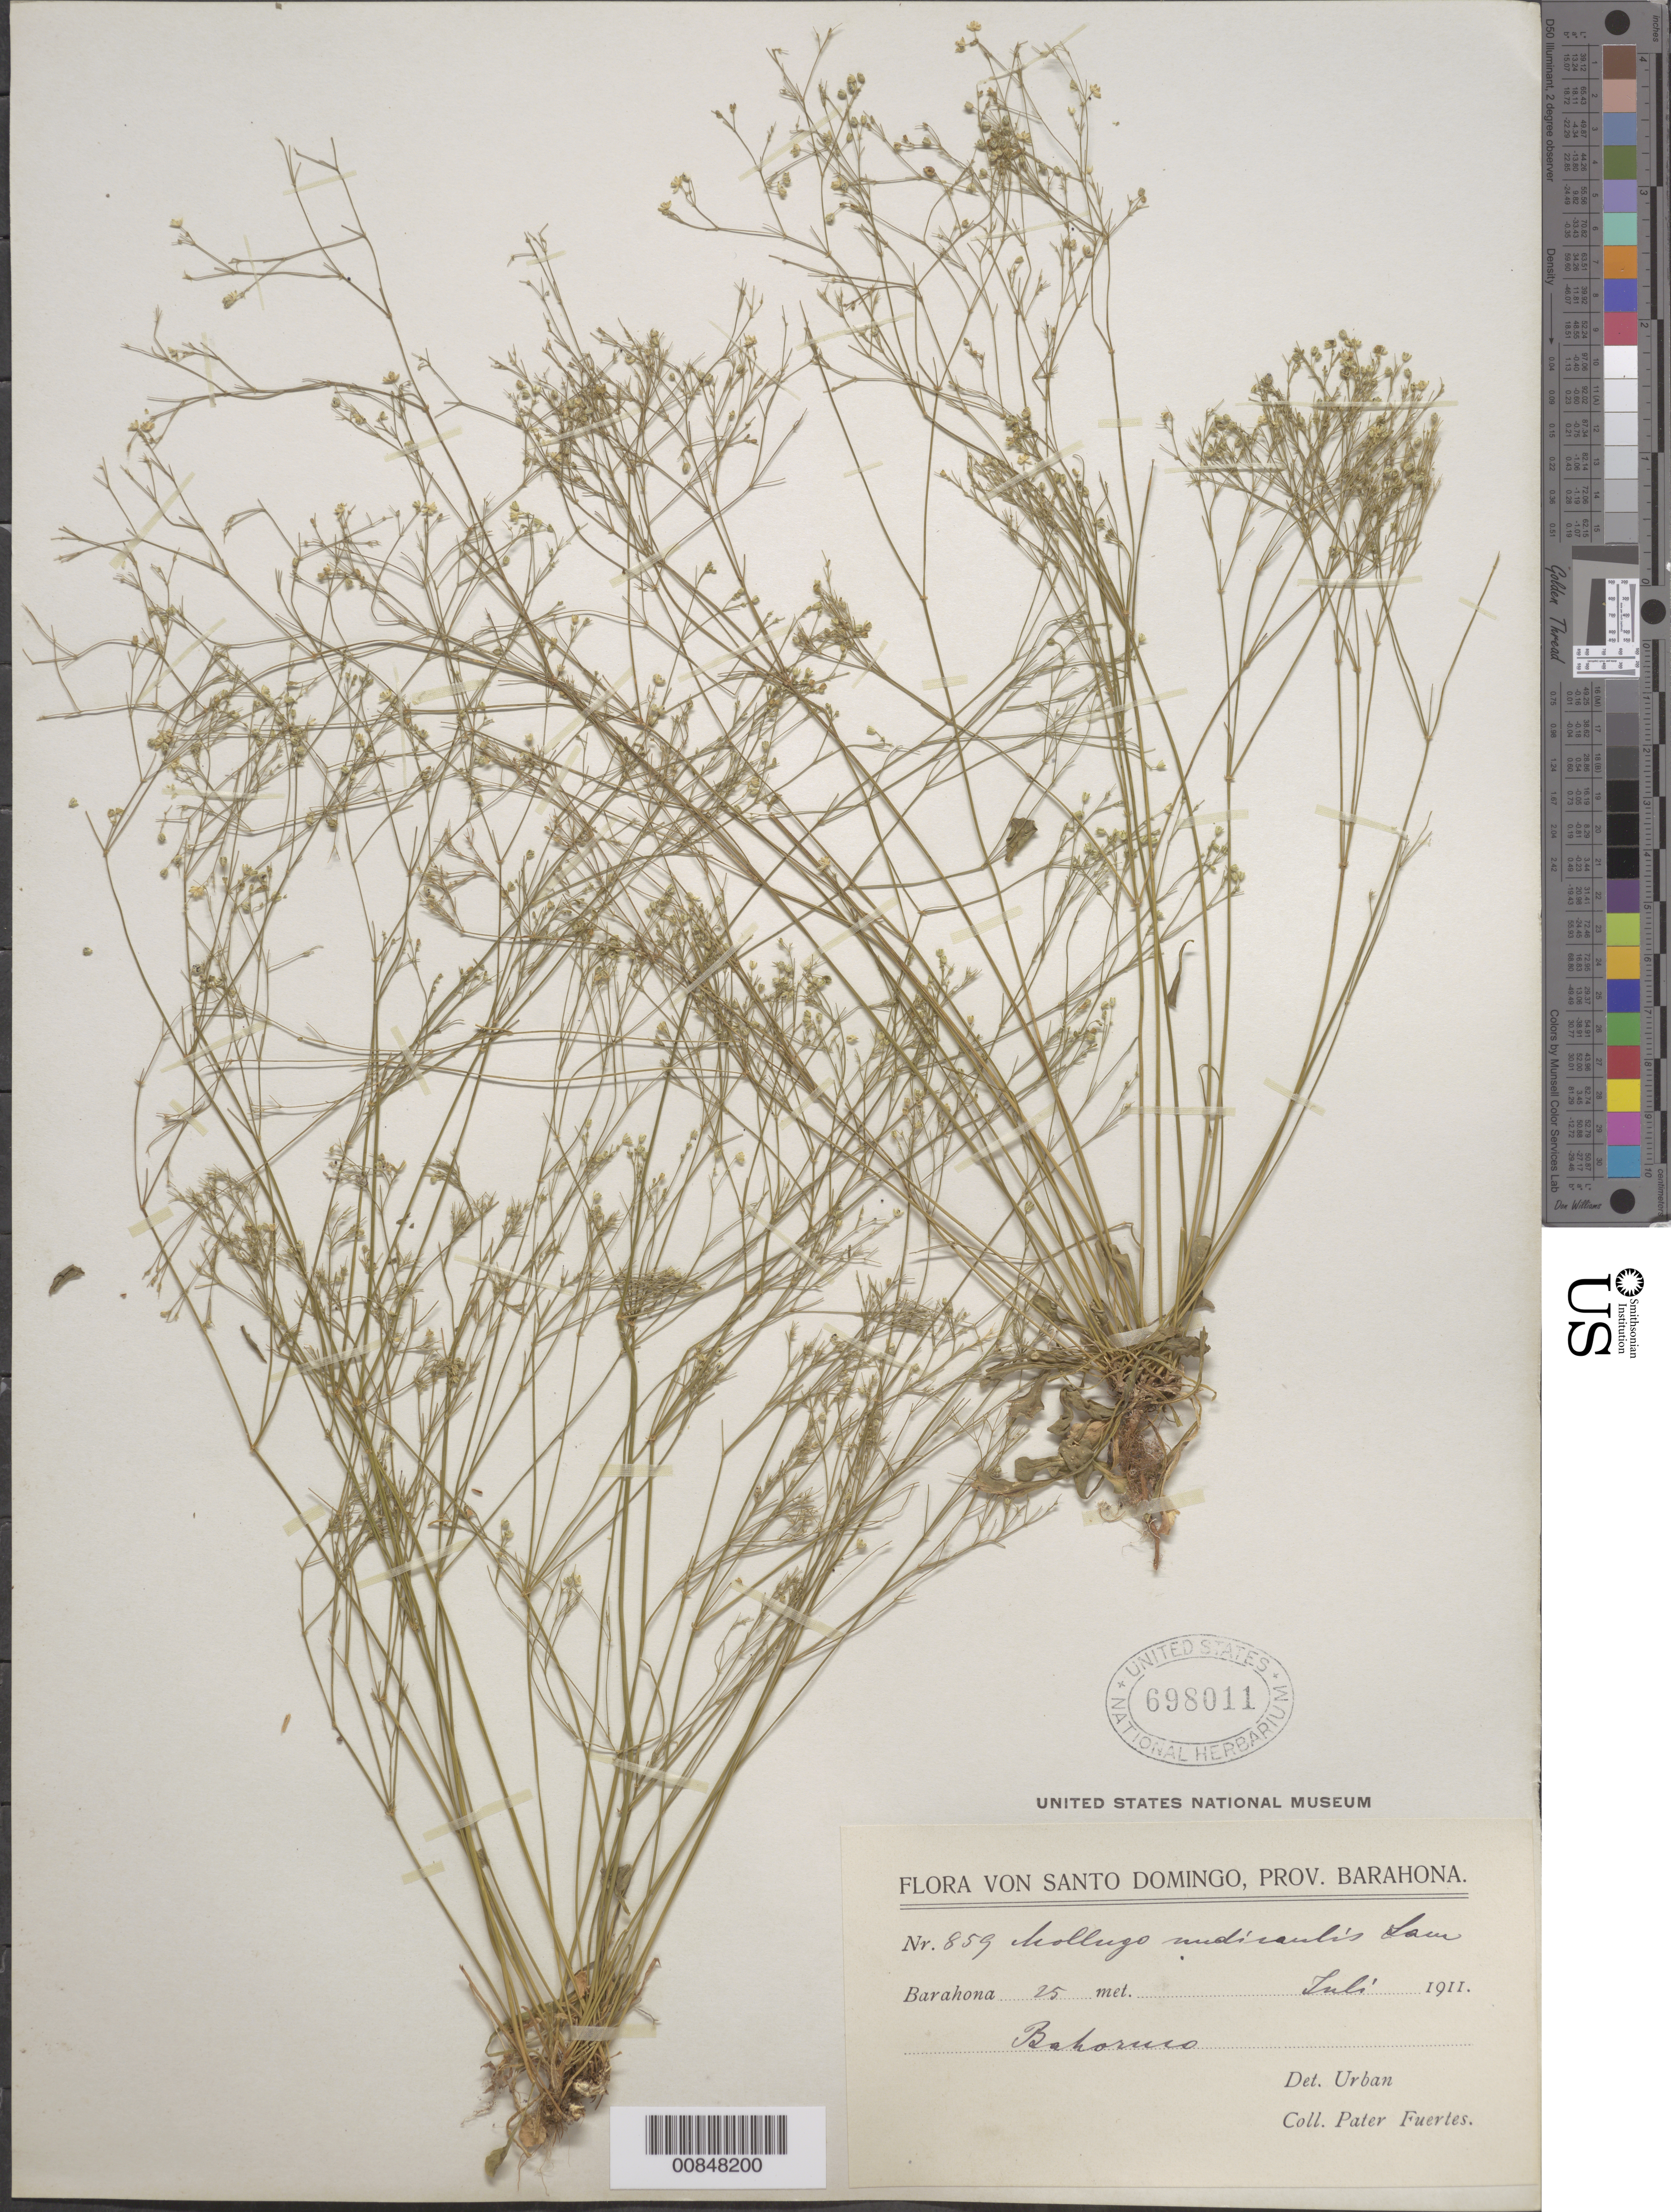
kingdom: Plantae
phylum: Tracheophyta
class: Magnoliopsida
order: Caryophyllales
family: Molluginaceae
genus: Paramollugo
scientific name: Paramollugo spathulata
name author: (Sw.) Sukhor.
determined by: Strong, Mark T., (BOT), Smithsonian Institution - National Museum of Natural History (UNITED STATES)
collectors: M. D. Fuertes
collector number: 859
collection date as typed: Jul 1911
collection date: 1911-07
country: Dominican Republic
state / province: Barahona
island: Hispaniola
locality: Bahoruco.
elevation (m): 25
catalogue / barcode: US 698011